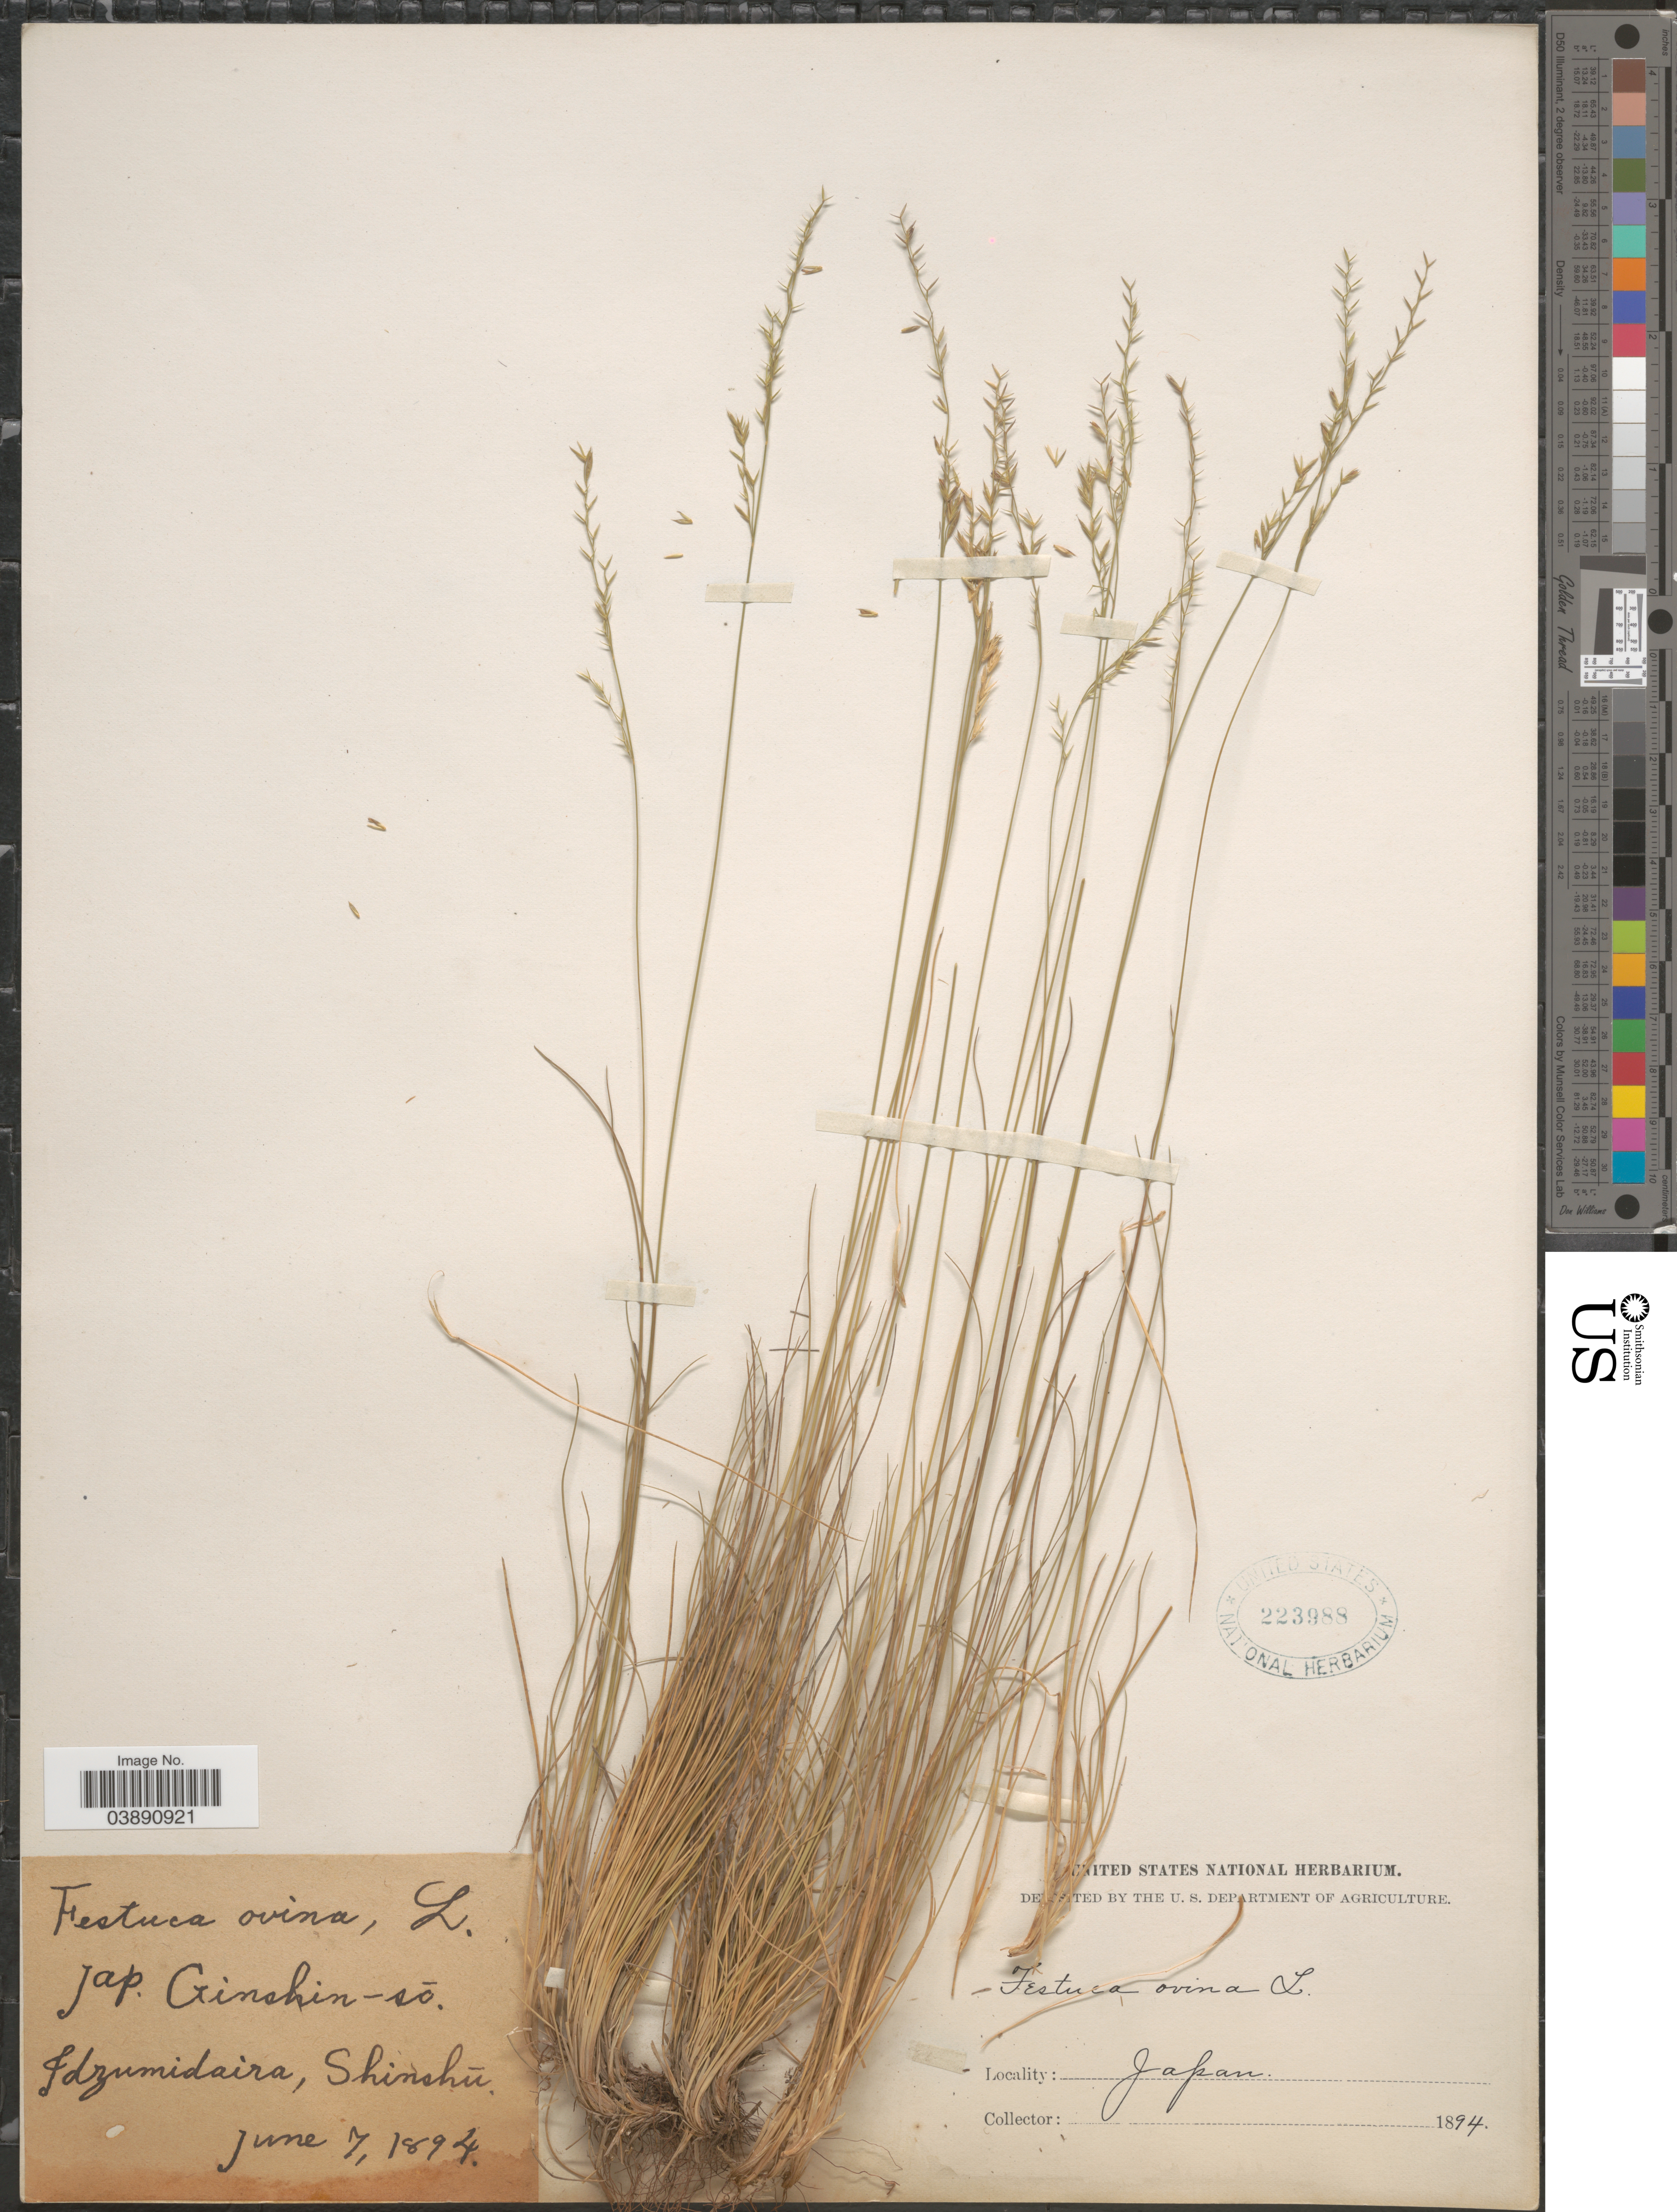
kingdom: Plantae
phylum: Tracheophyta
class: Liliopsida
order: Poales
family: Poaceae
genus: Festuca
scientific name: Festuca ovina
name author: L.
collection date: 1894-06-07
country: Japan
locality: Idzumidaira, Shinshū.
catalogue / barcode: US 223988